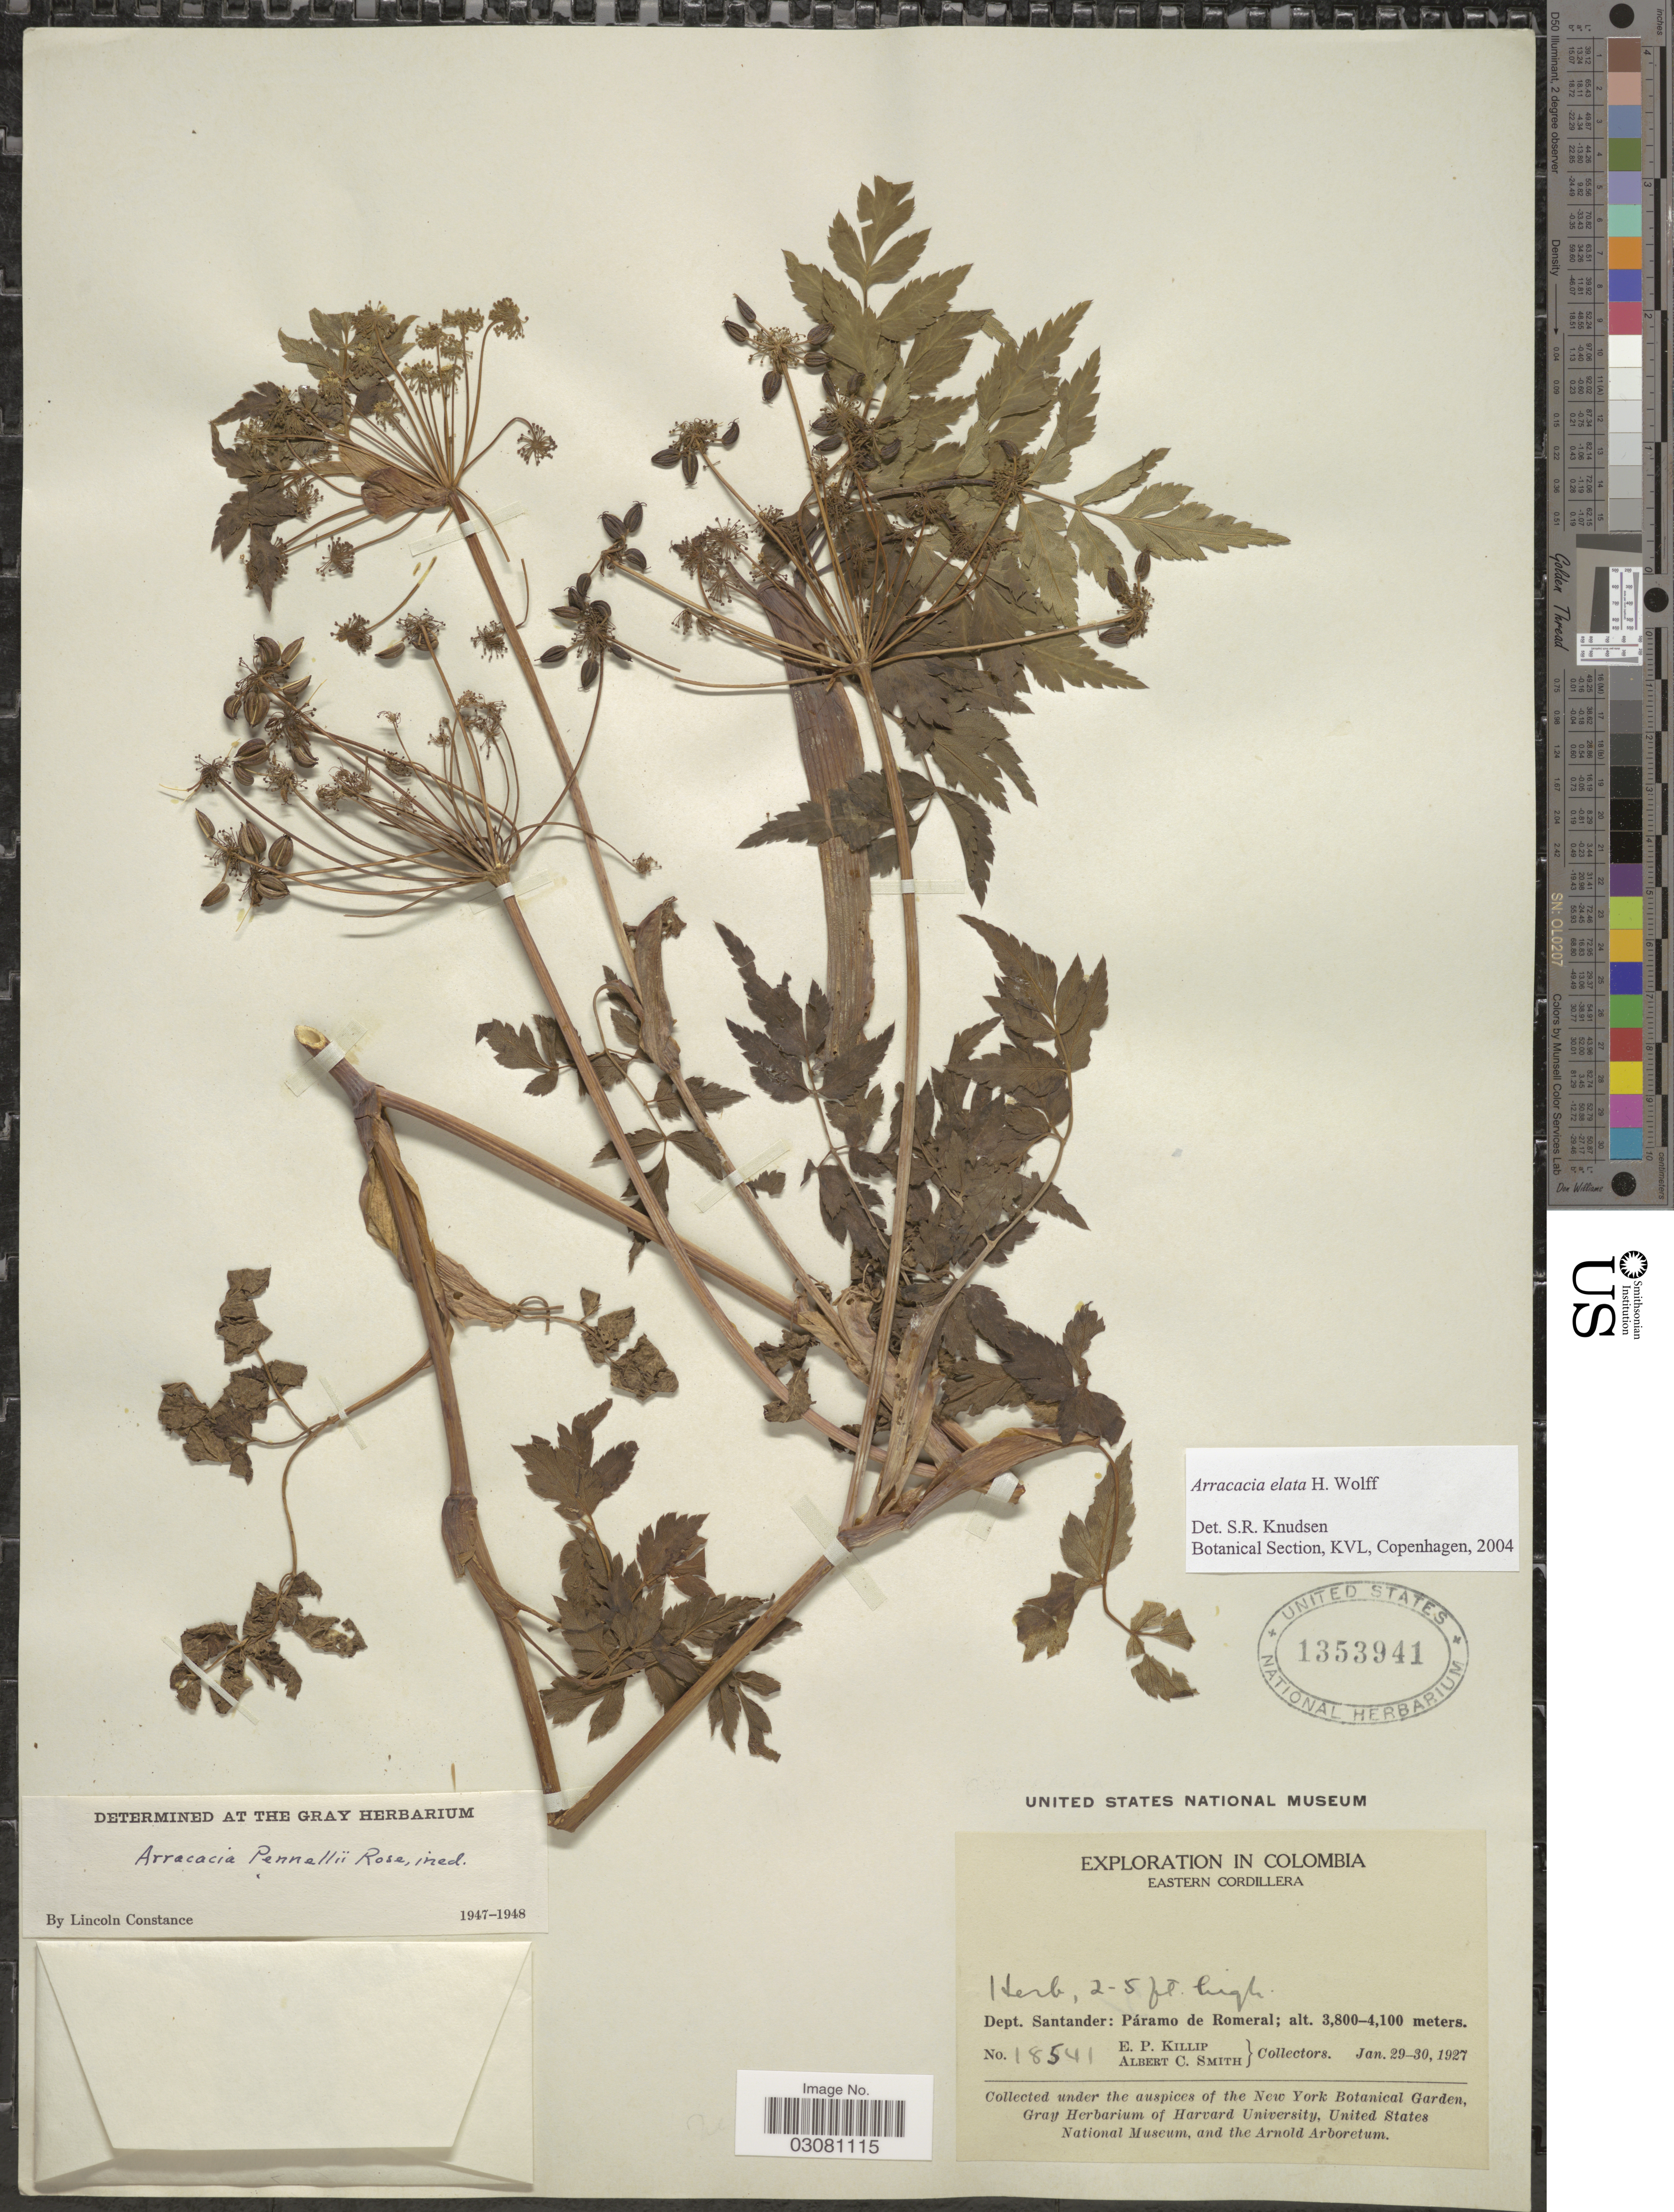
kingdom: Plantae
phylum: Tracheophyta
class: Magnoliopsida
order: Apiales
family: Apiaceae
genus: Arracacia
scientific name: Arracacia elata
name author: H. Wolff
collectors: E. P. Killip & A. C. Smith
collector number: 18541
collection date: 1927-01-29/1927-01-30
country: Colombia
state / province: Santander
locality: Eastern Cordillera. Dept. Santander: Páramo de Romeral.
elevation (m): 3800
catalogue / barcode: US 1353941